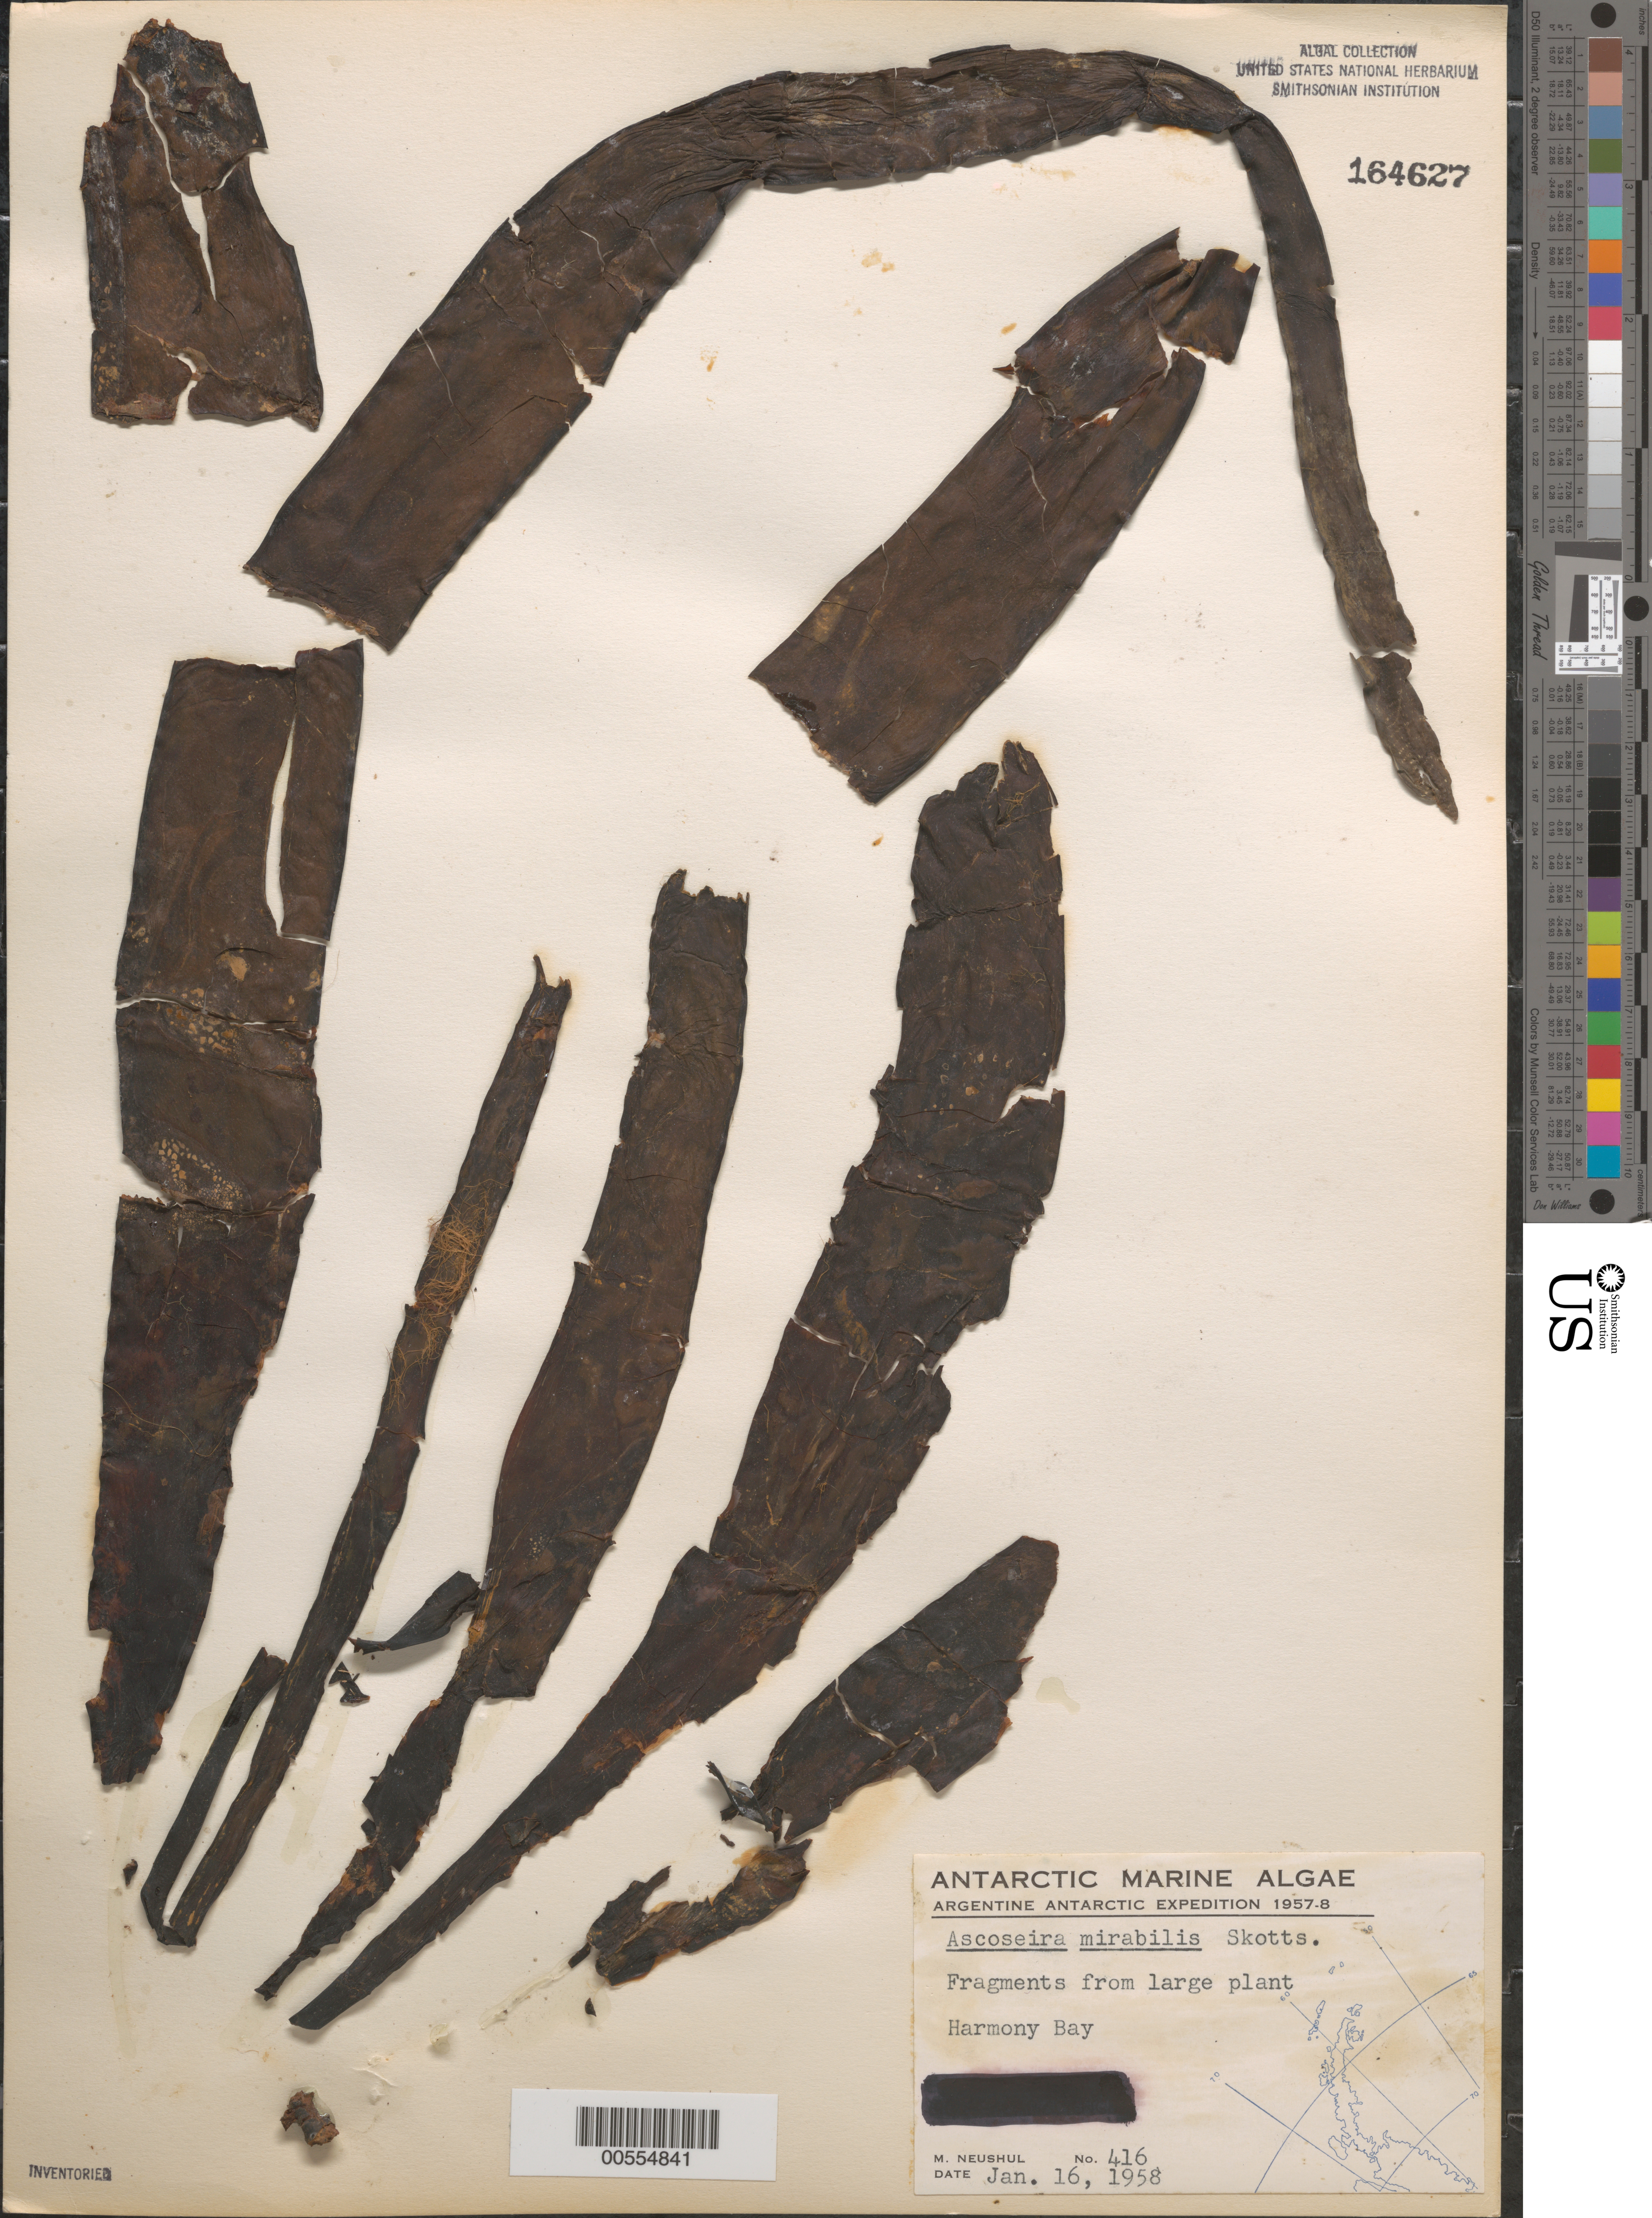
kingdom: Chromista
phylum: Ochrophyta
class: Phaeophyceae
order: Ascoseirales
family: Ascoseiraceae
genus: Ascoseira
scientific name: Ascoseira mirabilis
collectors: M. Neushul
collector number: Neushul 416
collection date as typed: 16 Jan 1958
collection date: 1958-01-16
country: Antarctica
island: Nelson Island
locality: Harmony Bay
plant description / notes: Argentine Antarctic Expedition, 1957-1958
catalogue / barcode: US 164627